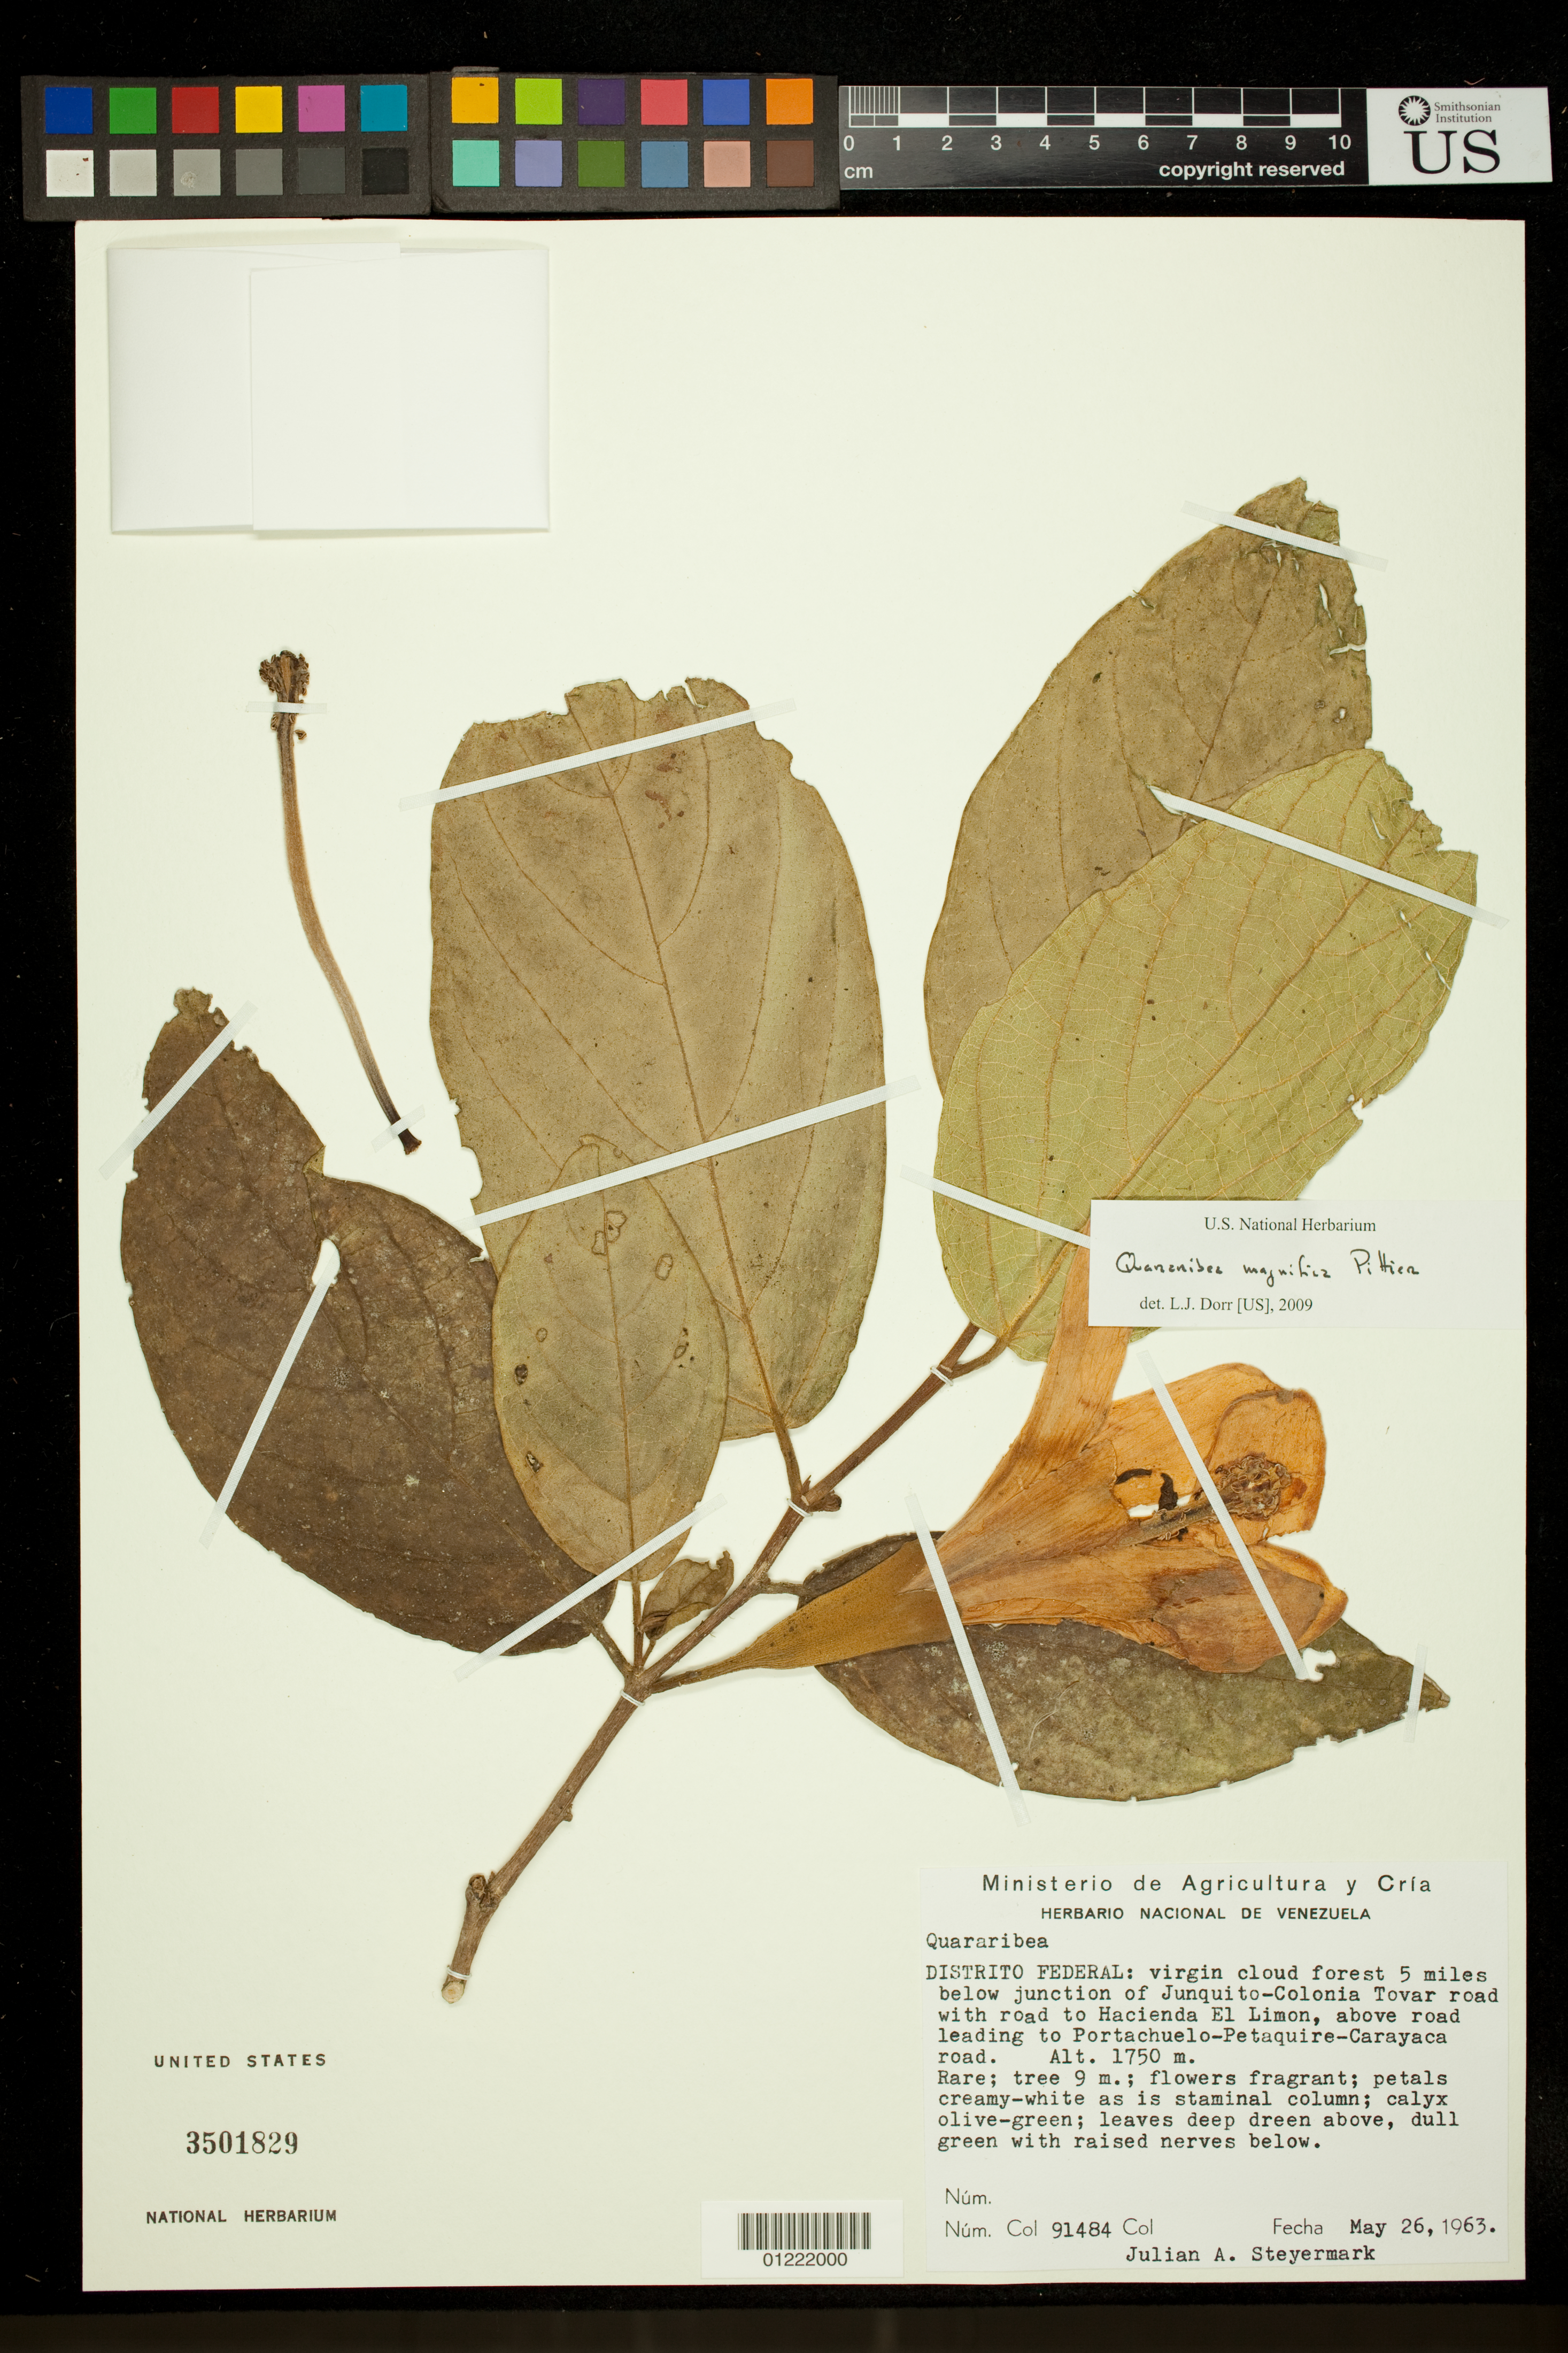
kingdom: Plantae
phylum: Tracheophyta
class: Magnoliopsida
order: Malvales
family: Malvaceae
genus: Quararibea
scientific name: Quararibea magnifica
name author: Pittier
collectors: J. Steyermark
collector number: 91484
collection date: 1963-05-26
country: Venezuela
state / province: Distrito Federal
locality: Virgin cloud forest 5 miles below junction of Junquito-Colonia Tovar road with road to Hacienda El Limon, above road leading to Portachuelo-Petaquire-Carayaca road.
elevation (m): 1750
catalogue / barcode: US 3501829